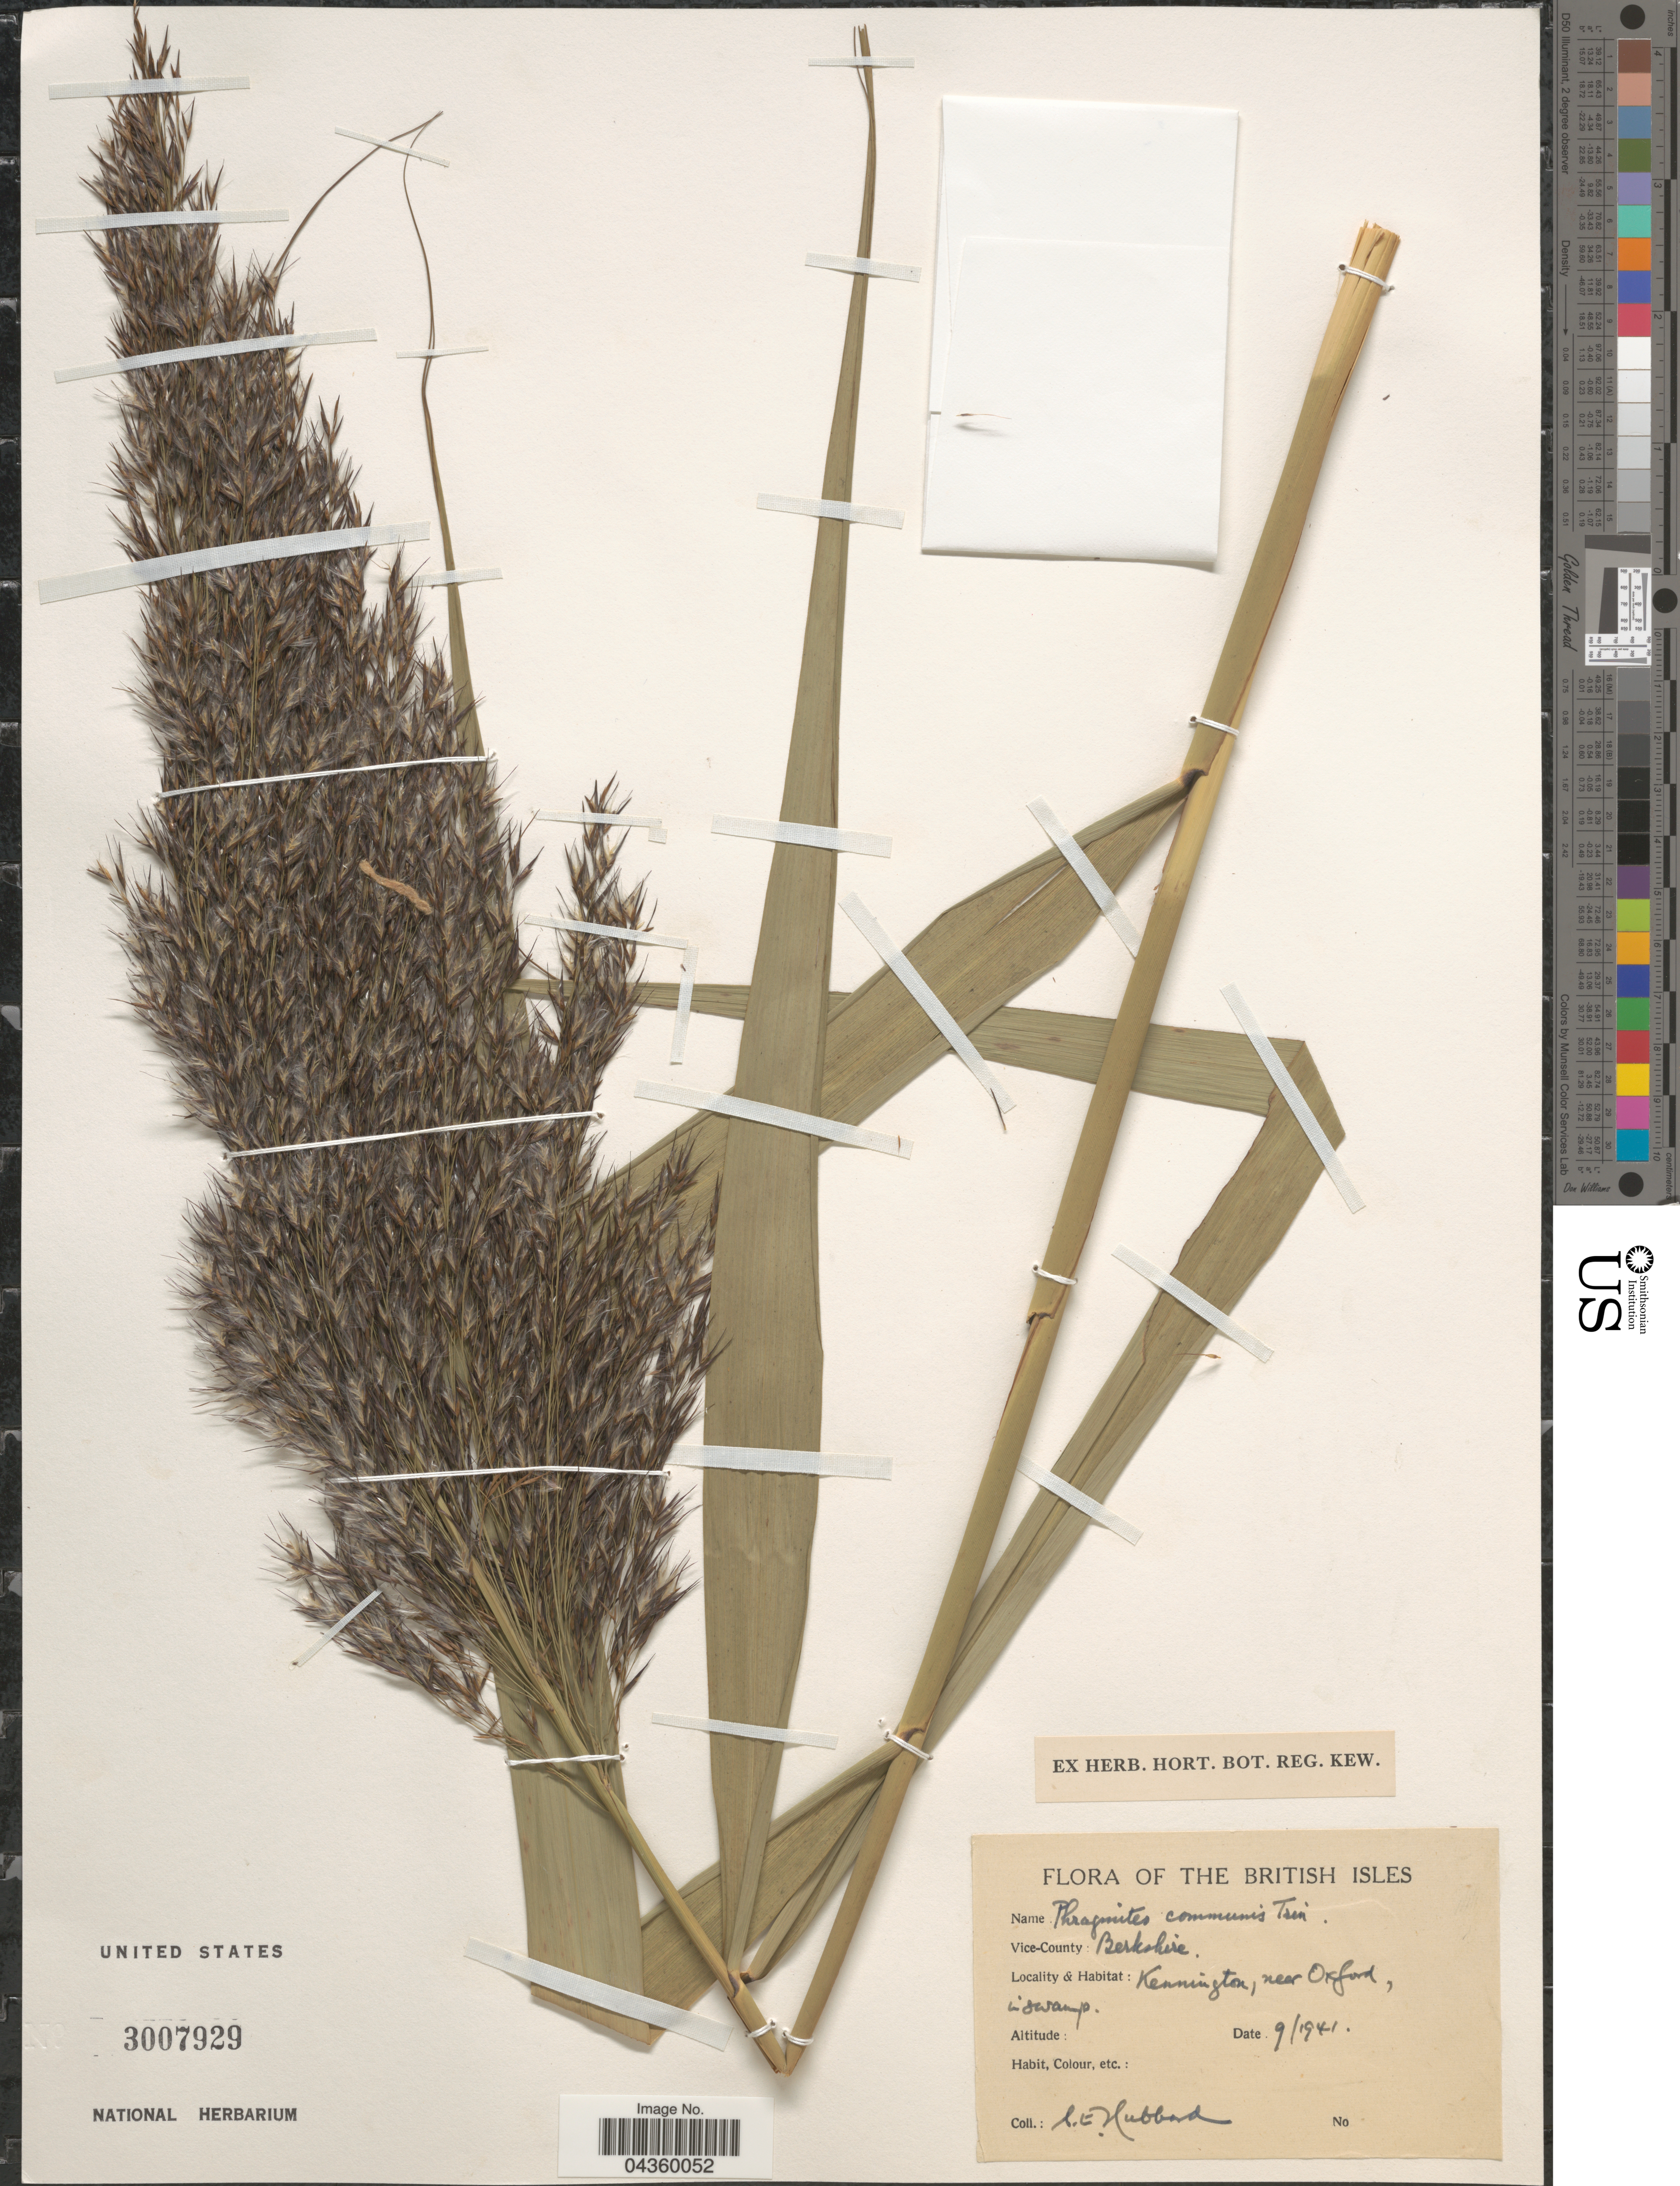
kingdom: Plantae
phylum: Tracheophyta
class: Liliopsida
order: Poales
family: Poaceae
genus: Phragmites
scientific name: Phragmites australis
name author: (Cav.) Trin. ex Steud.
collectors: C. E. Hubbard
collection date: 1941-09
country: United Kingdom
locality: The British Isles. Vice-County; Berkshire. Kennington, near Oxford.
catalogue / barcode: US 3007929